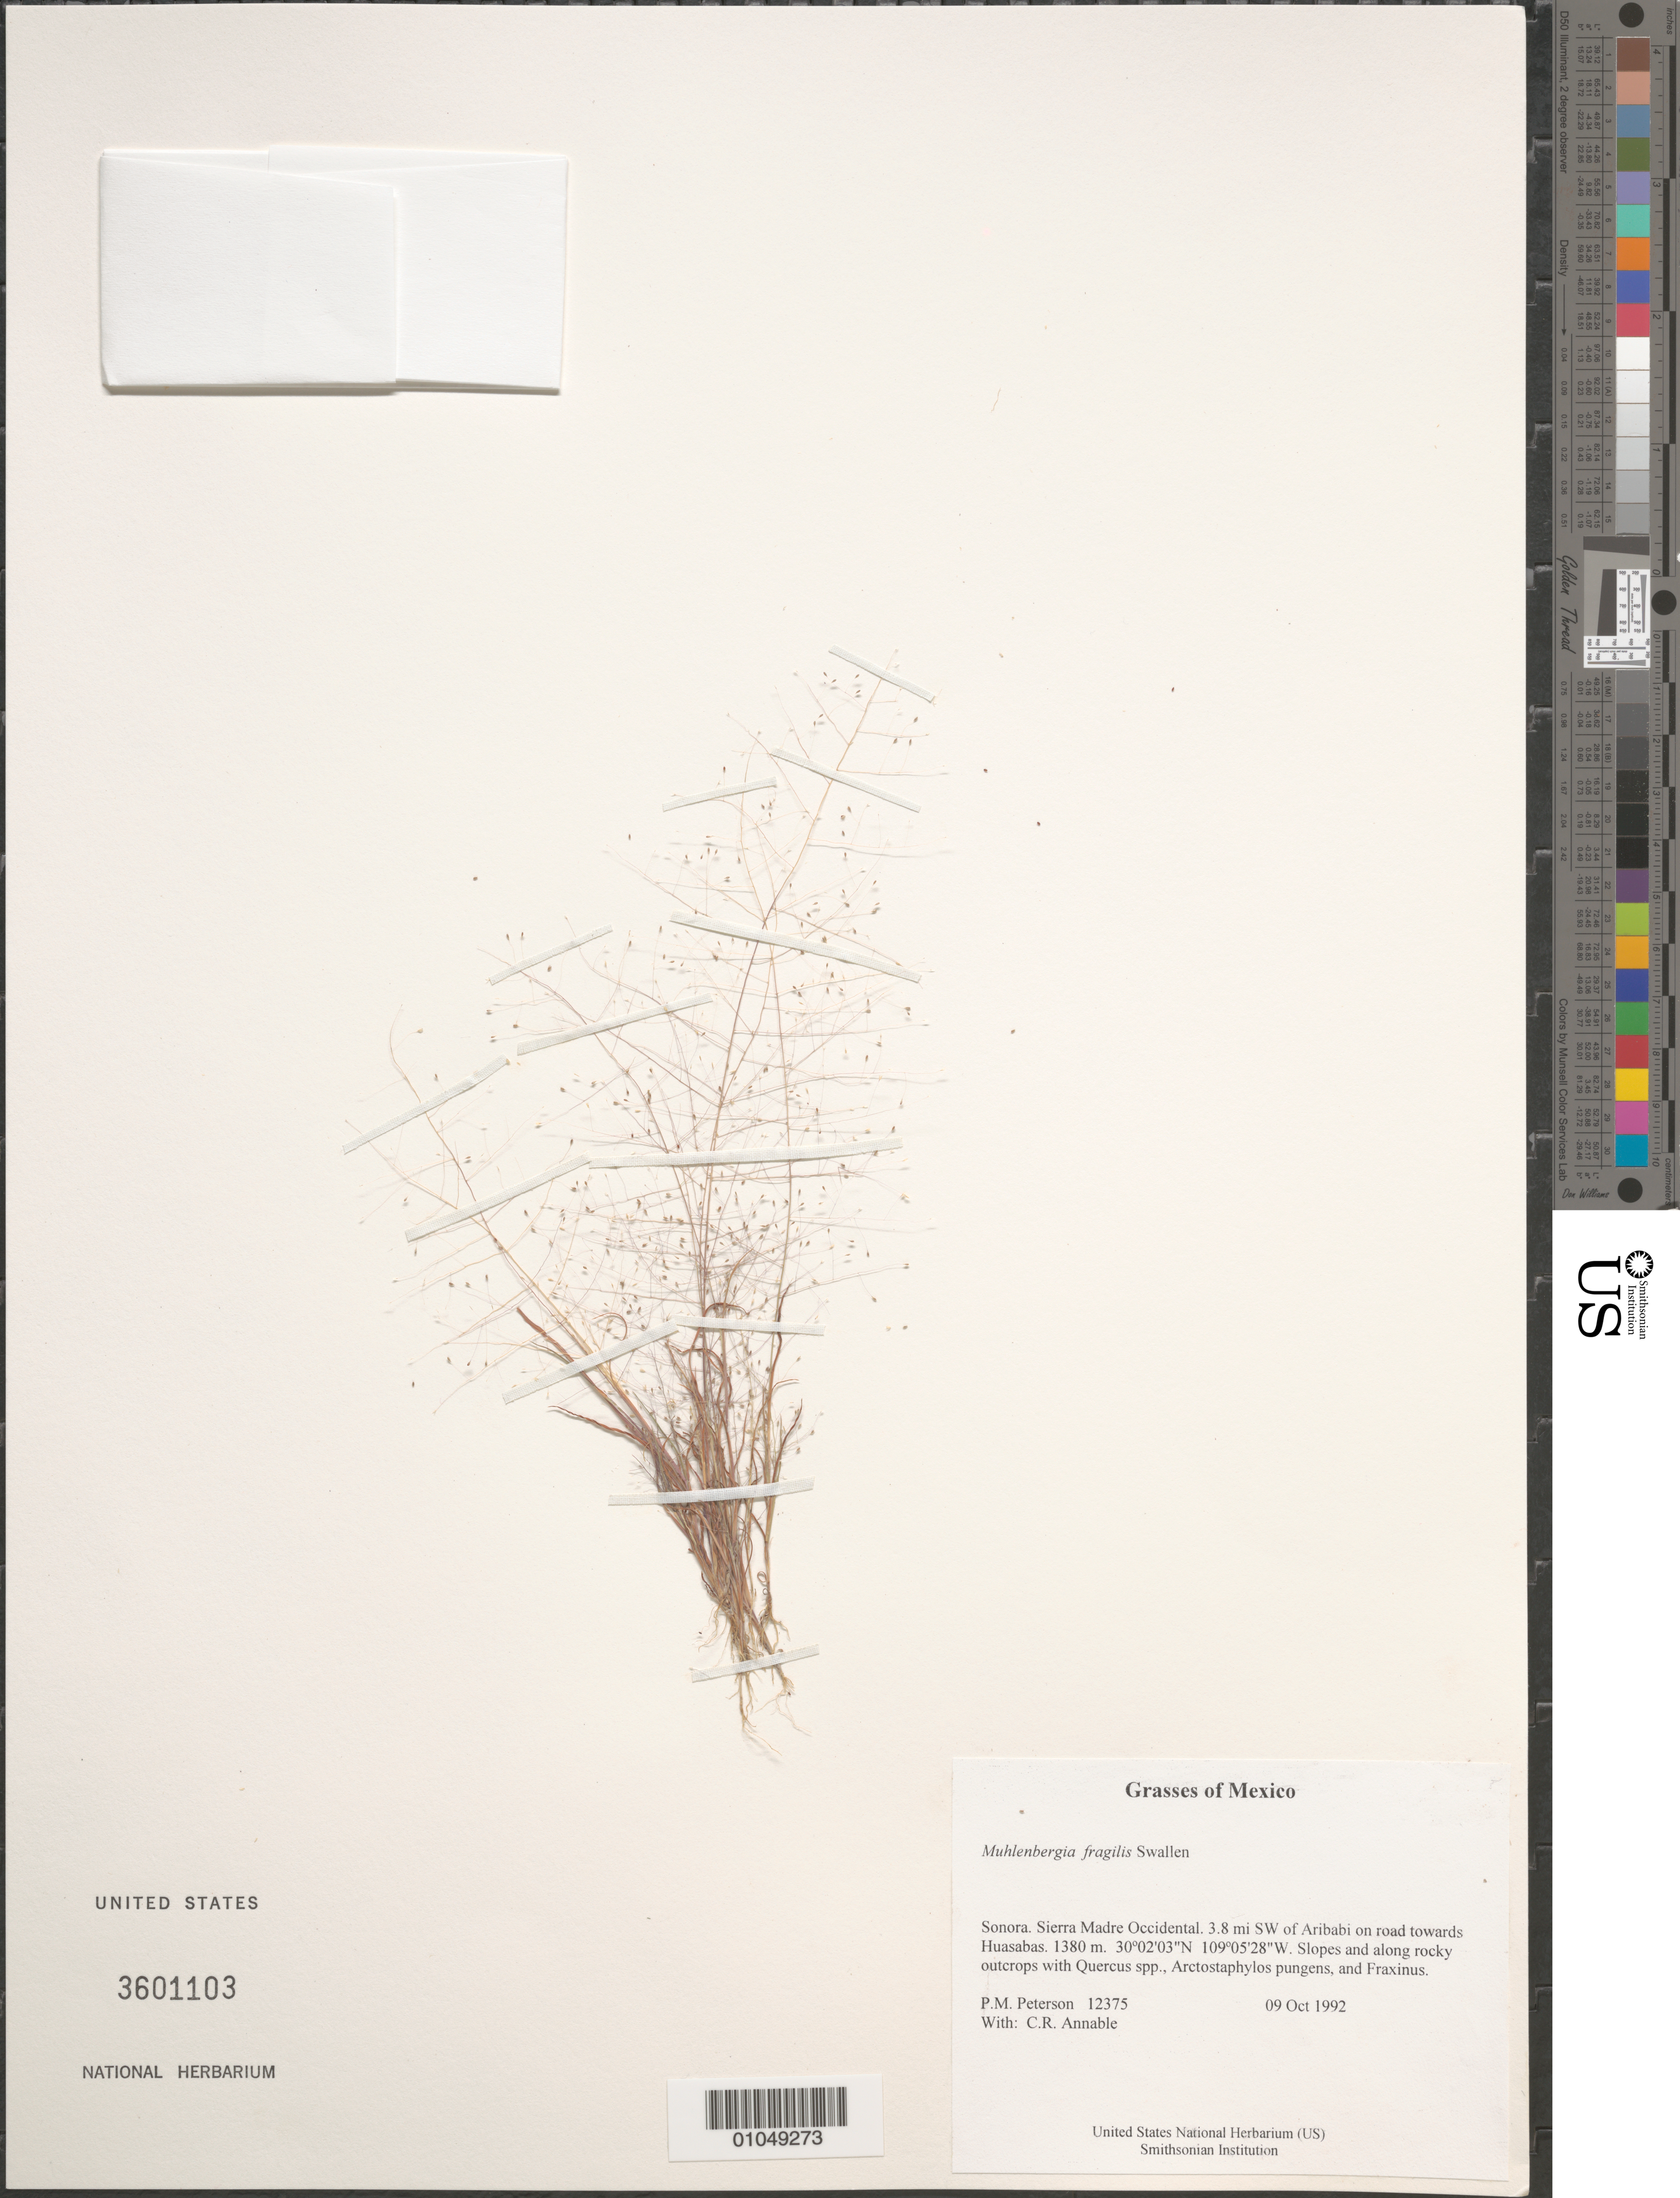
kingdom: Plantae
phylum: Tracheophyta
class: Liliopsida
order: Poales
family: Poaceae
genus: Muhlenbergia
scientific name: Muhlenbergia fragilis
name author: Swallen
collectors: P. M. Peterson & C. R. Annable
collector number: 12375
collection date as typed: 09 Oct 1992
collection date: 1992-10-09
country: Mexico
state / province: Sonora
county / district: Sierra Madre Occidental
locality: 3.8 mi SW of Aribabi on road towards Huasabas.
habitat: Slopes and along rocky outcrops with Quercus spp., Arctostaphylos pungens, and Fraxinus.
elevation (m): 1380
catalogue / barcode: US 3601103